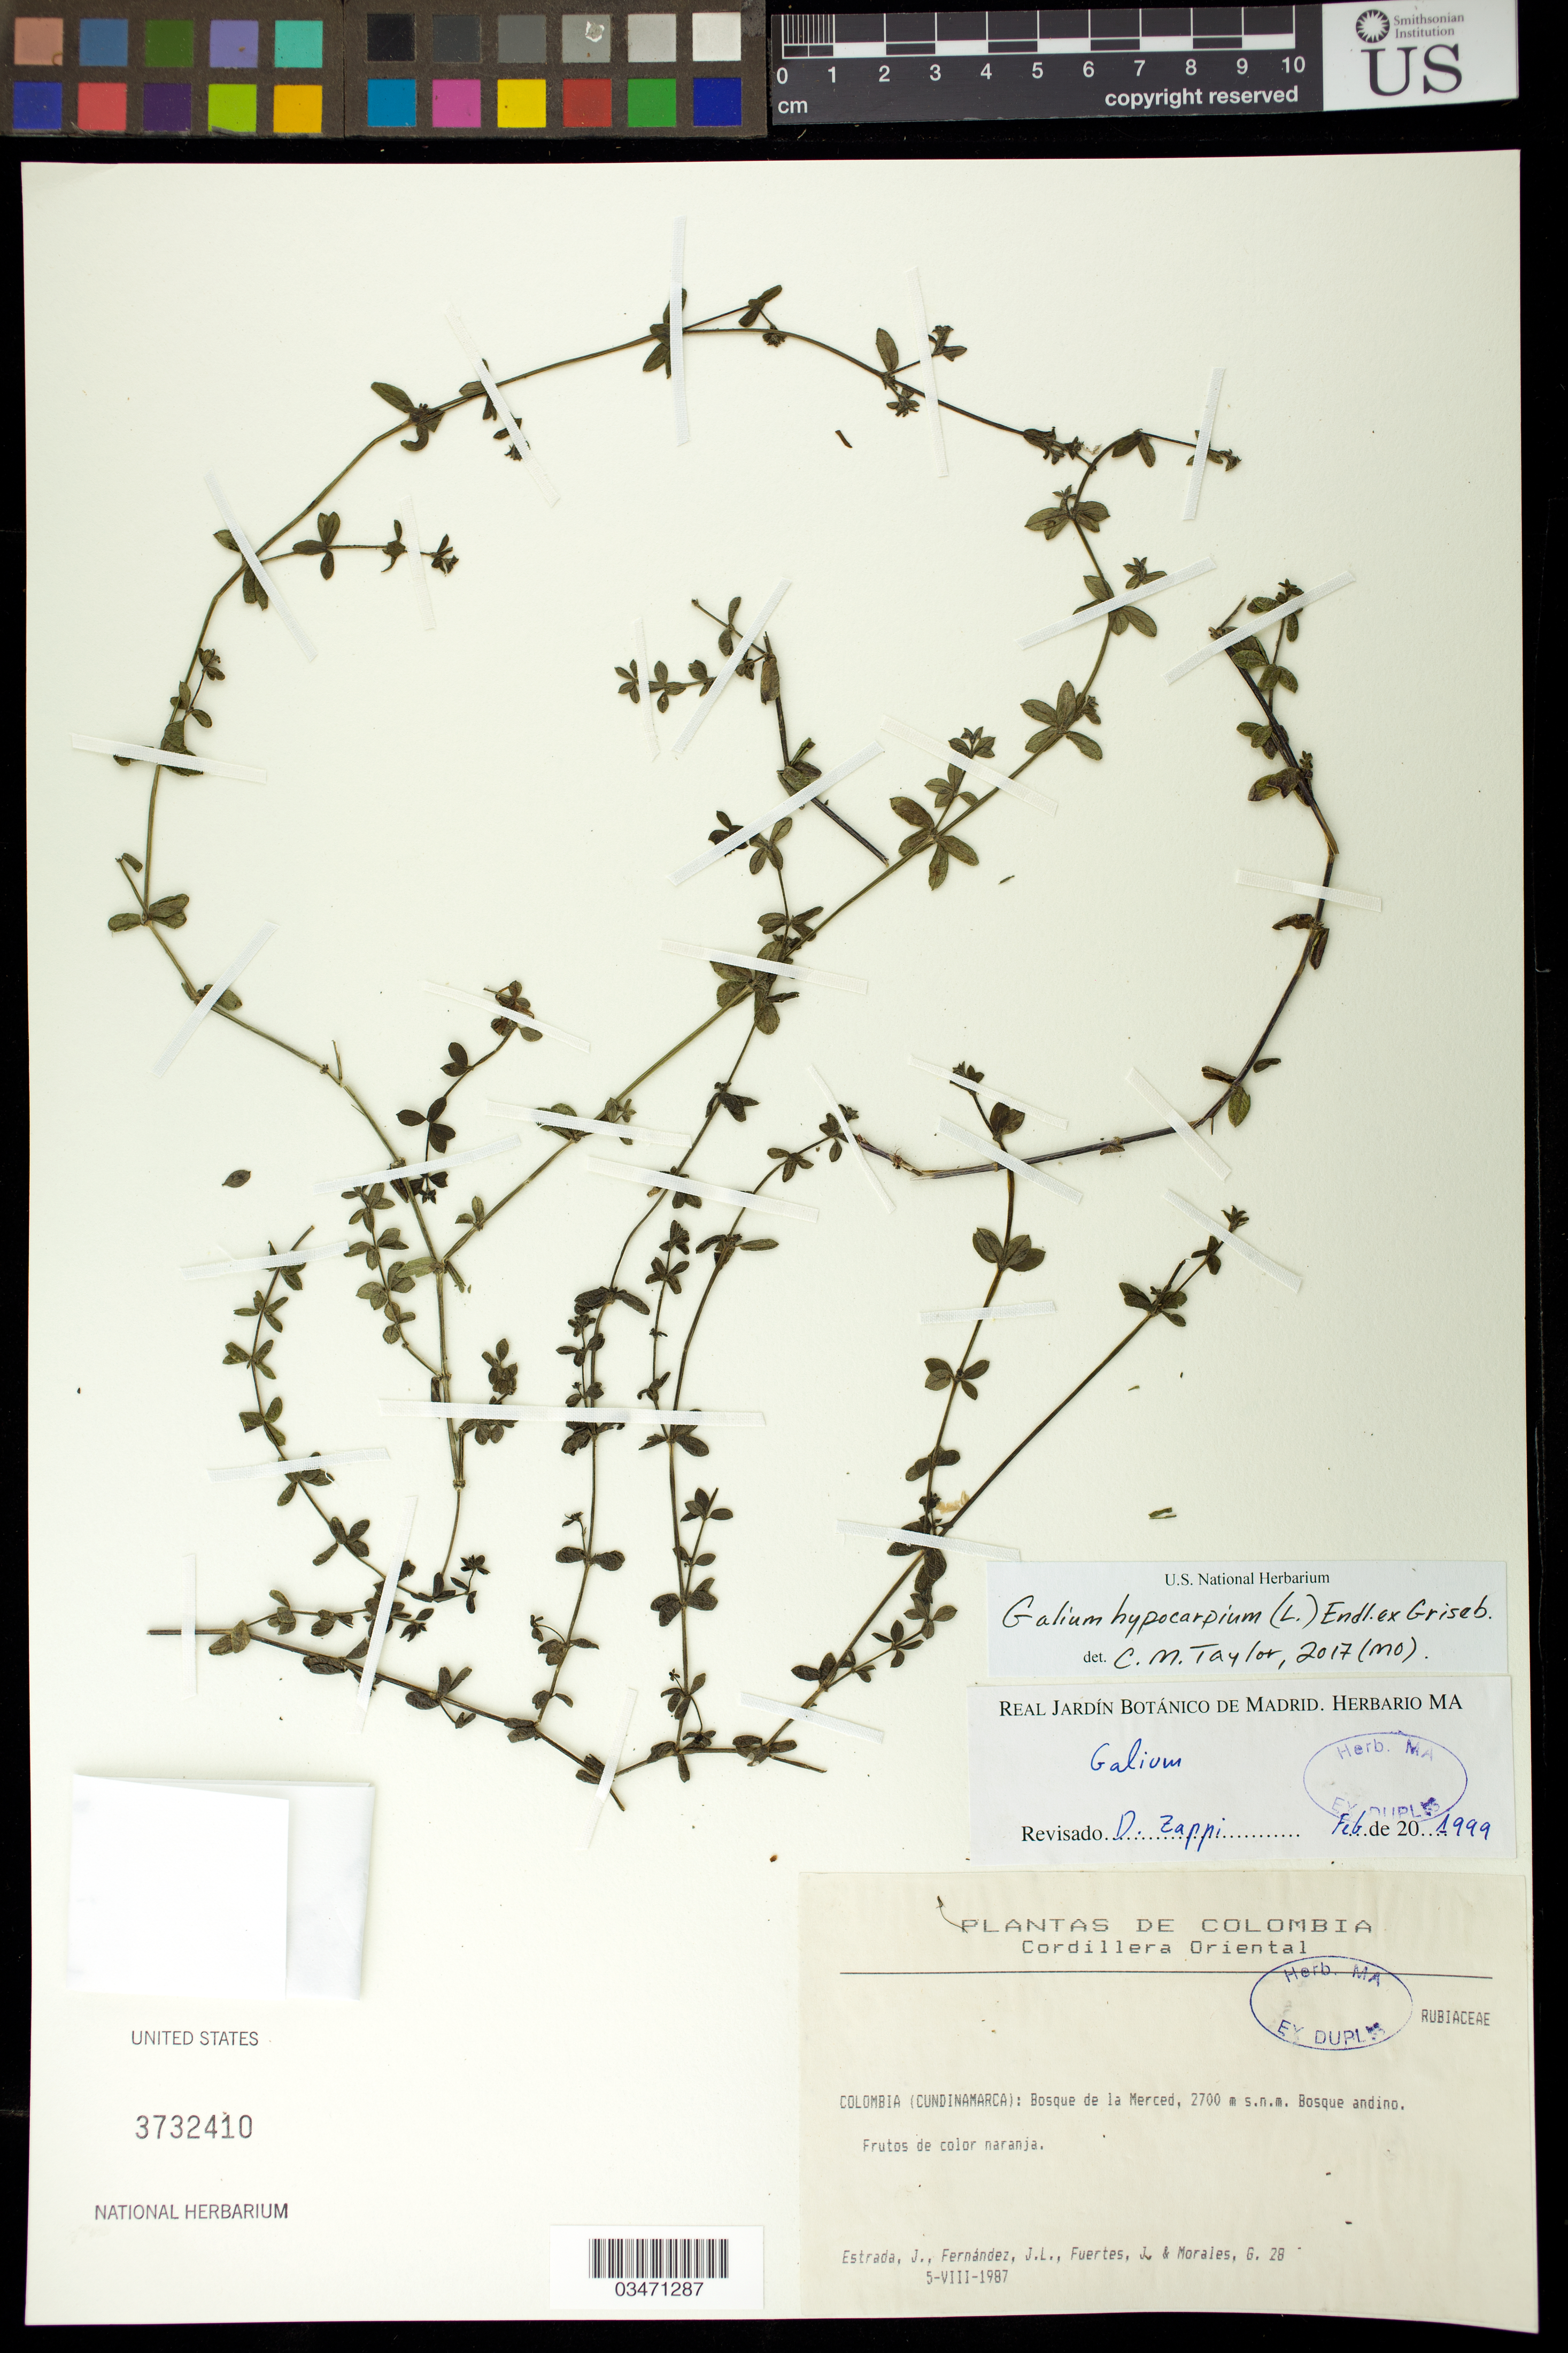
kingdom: Plantae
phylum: Tracheophyta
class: Magnoliopsida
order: Gentianales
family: Rubiaceae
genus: Galium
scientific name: Galium hypocarpium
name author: (L.) Endl. ex Griseb.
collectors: J. Estrada, J. Fernandez, J. Fuertes & G. Morales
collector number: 28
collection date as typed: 5-VIII-1987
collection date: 1987-08-05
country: Colombia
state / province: Cundinamarca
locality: Bosque de la Merced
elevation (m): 2700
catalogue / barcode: US 3732410